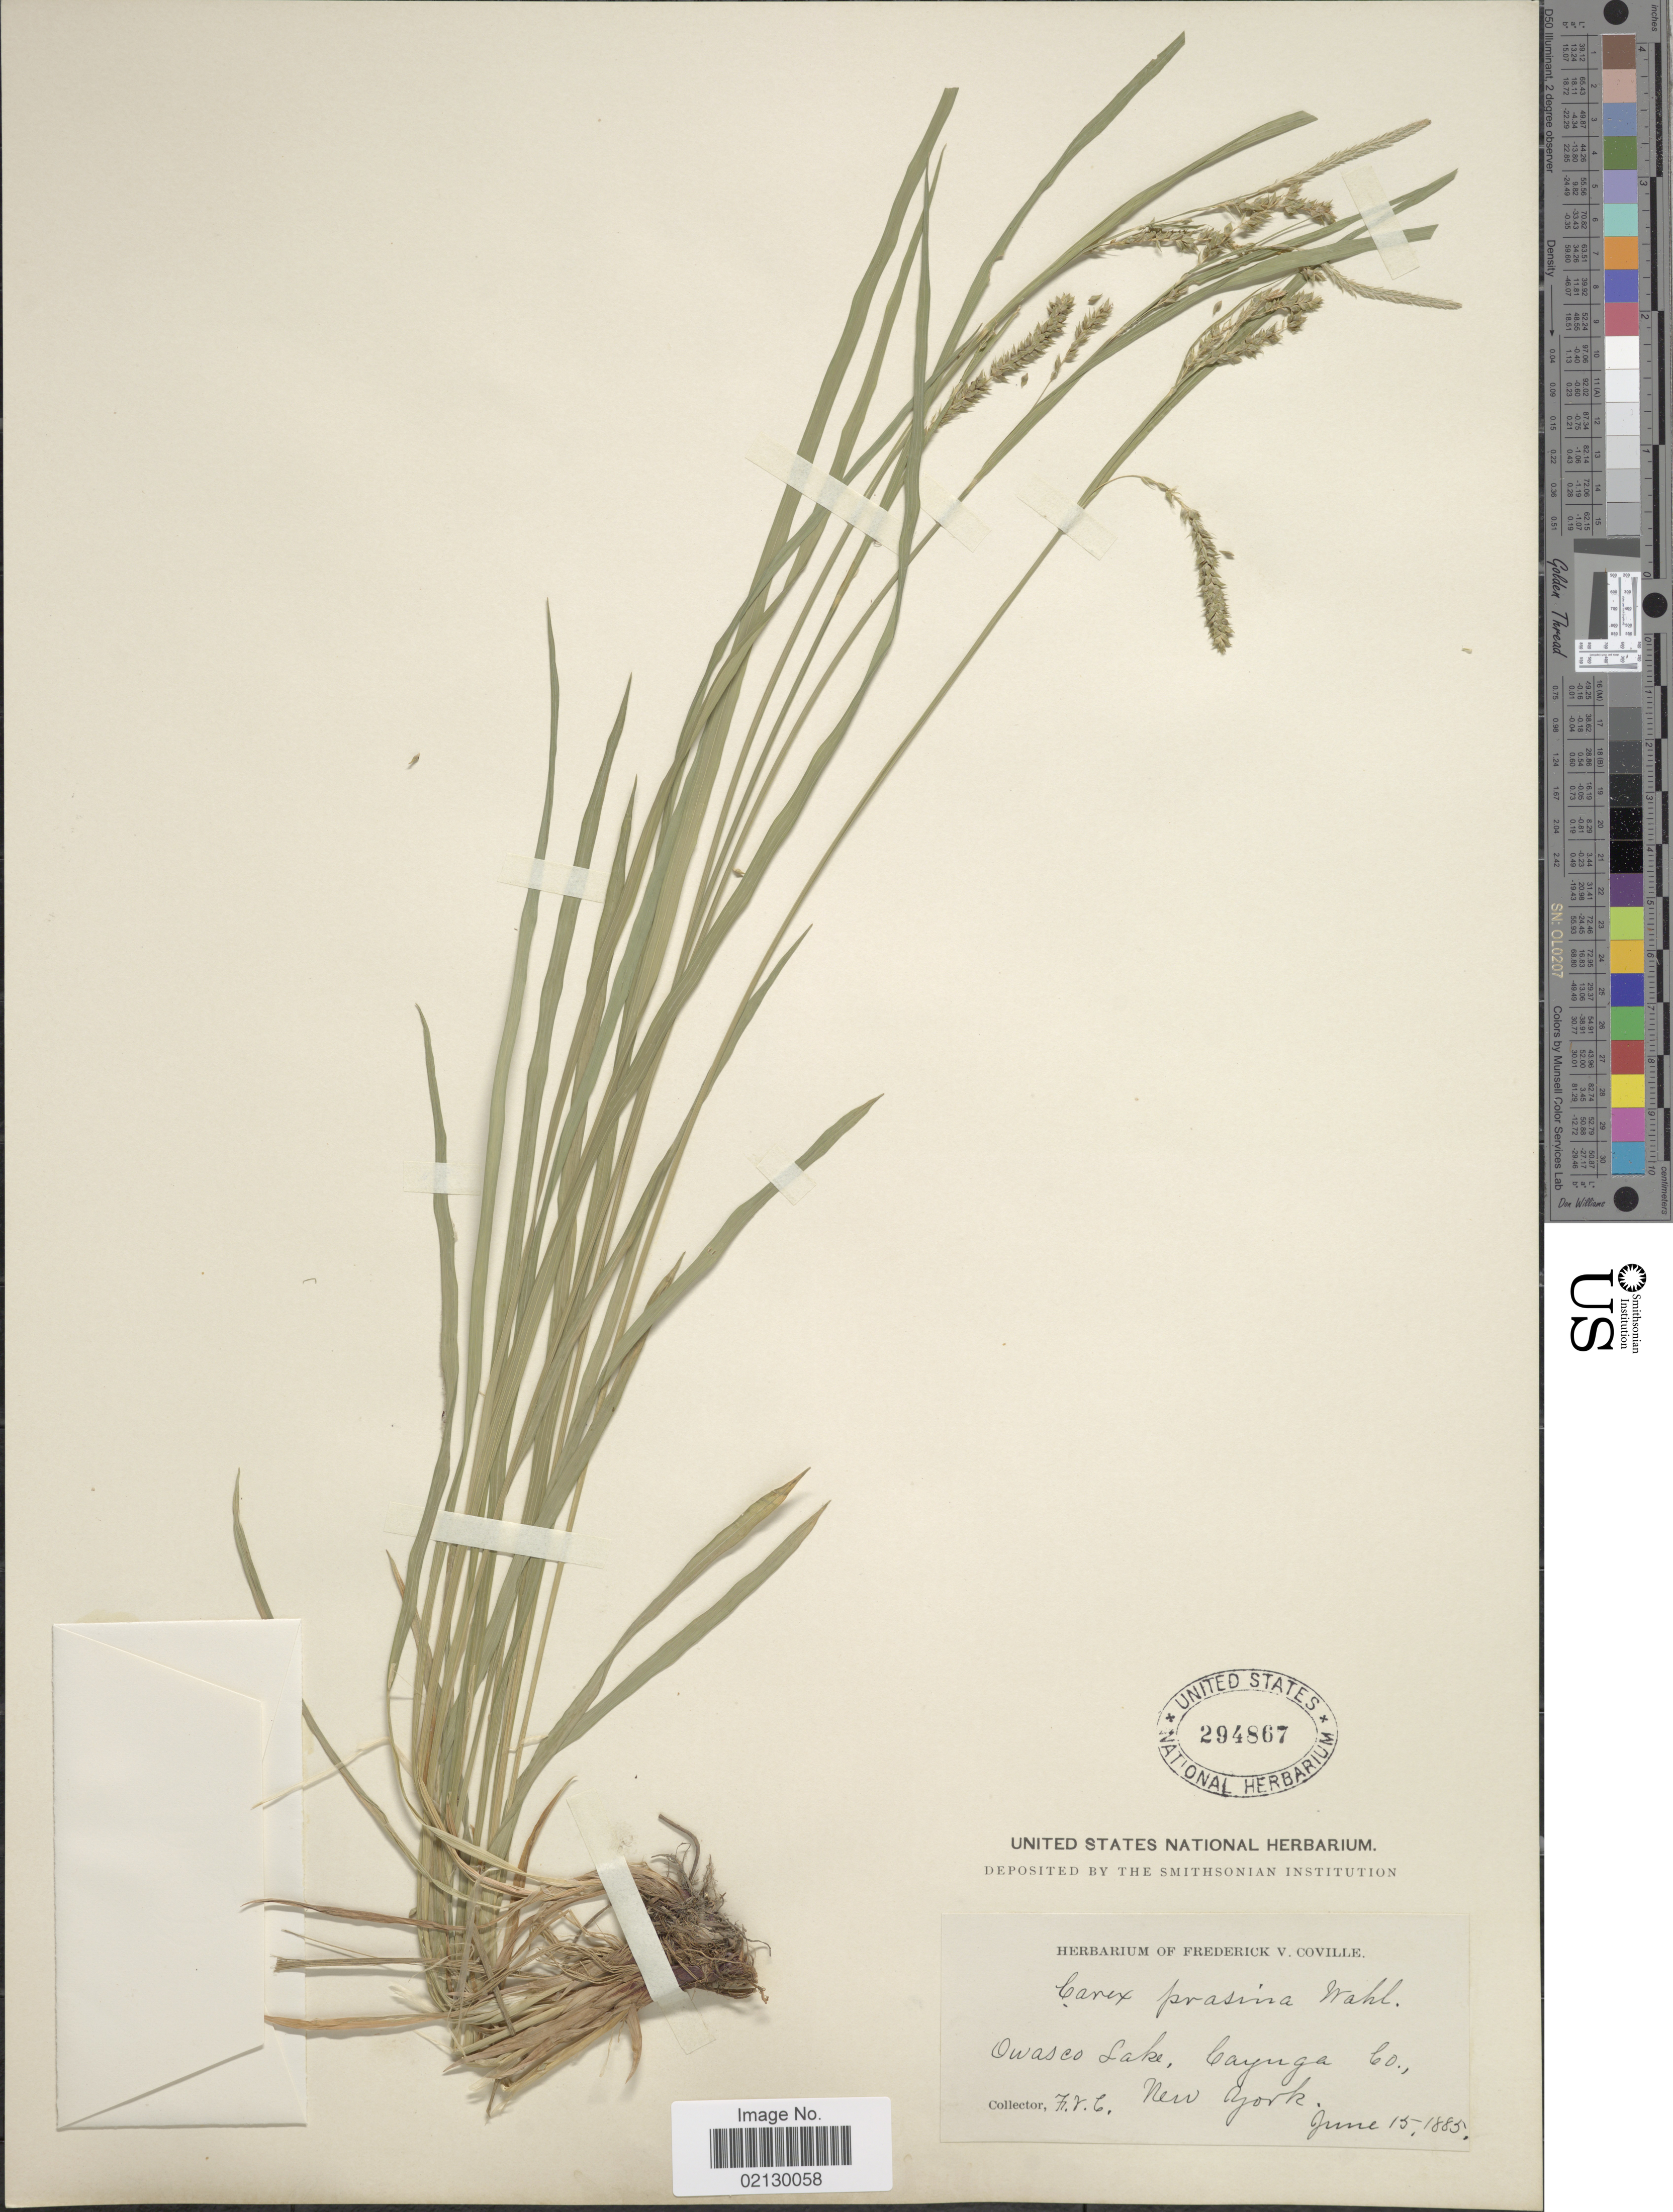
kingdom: Plantae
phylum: Tracheophyta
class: Liliopsida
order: Poales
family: Cyperaceae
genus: Carex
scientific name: Carex prasina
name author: Wahlenb.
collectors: F. V. Coville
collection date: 1885-06-15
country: United States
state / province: New York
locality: Owasco Lake, Cayunga Co.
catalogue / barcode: US 594867